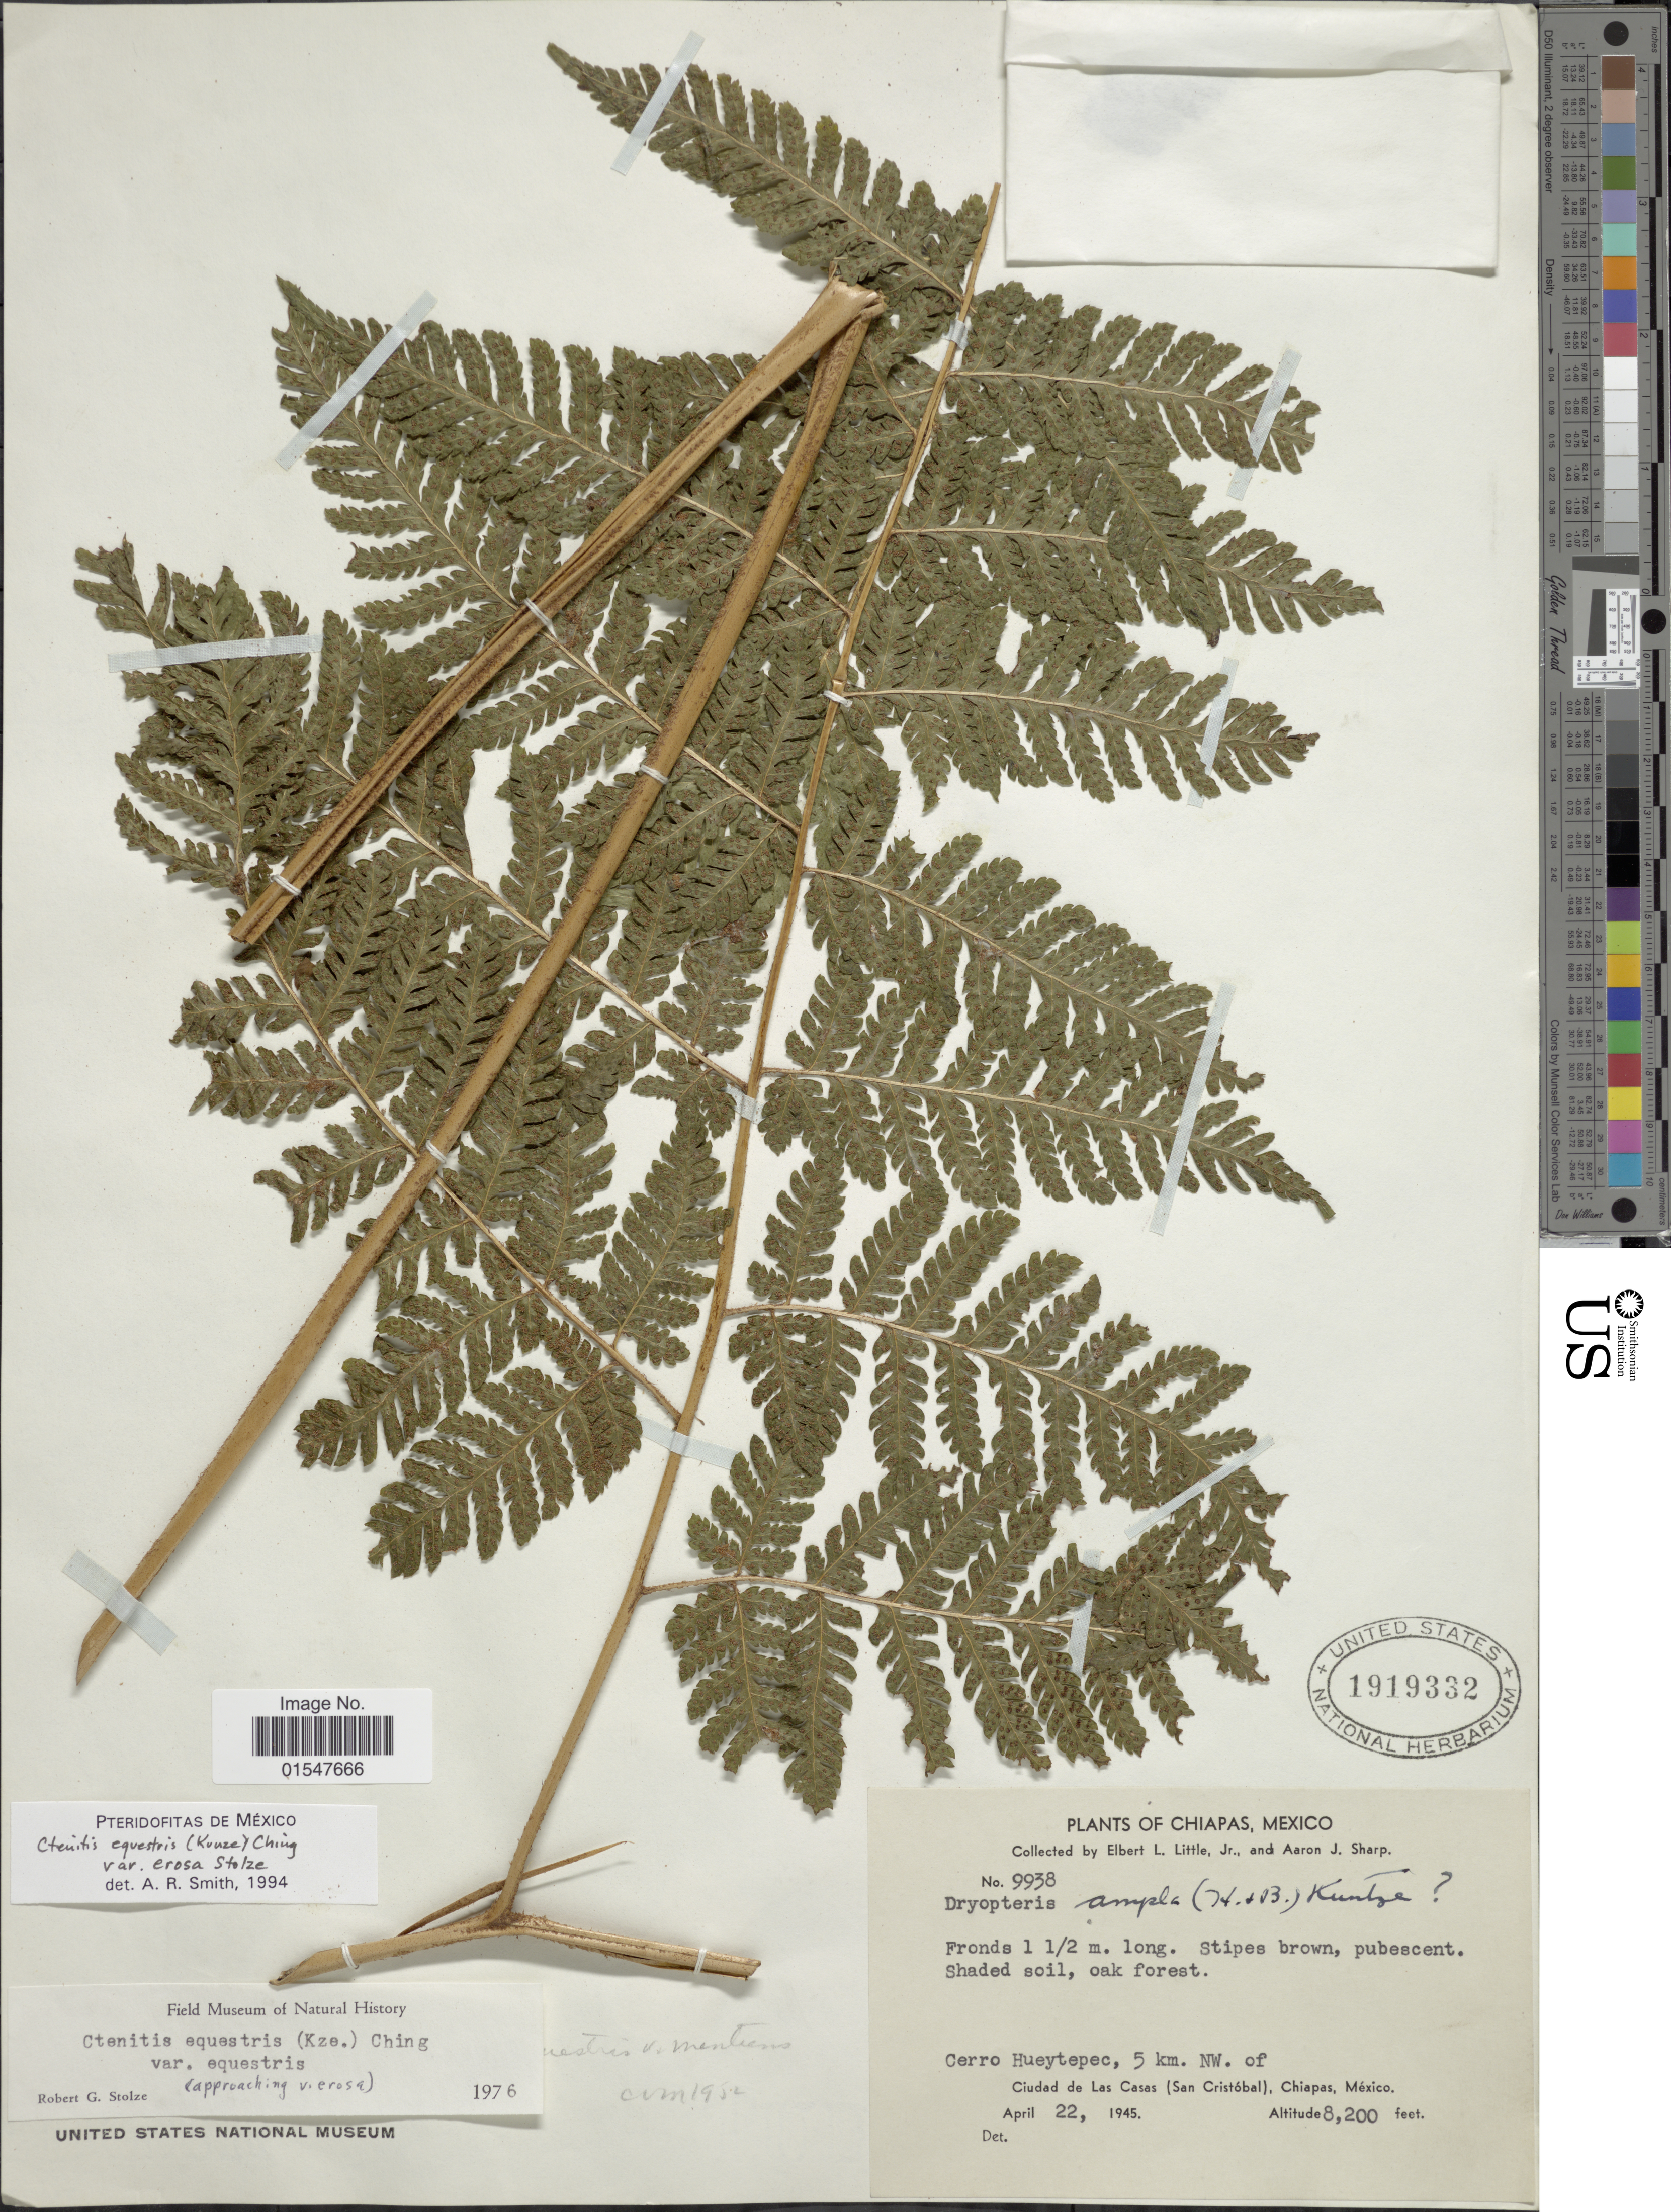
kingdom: Plantae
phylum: Tracheophyta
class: Polypodiopsida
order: Polypodiales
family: Dryopteridaceae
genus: Ctenitis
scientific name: Ctenitis equestris var. erosa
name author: Stolze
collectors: E. L. Little & Mrs A. J. Sharp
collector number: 9938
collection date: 1945-04-22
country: Mexico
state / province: Chiapas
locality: Cerro Hueytepec, 5 km. NW. of Ciudad de las Casas ( San Cristobal), Chiapas, Mexico.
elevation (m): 2499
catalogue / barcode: US 1919332